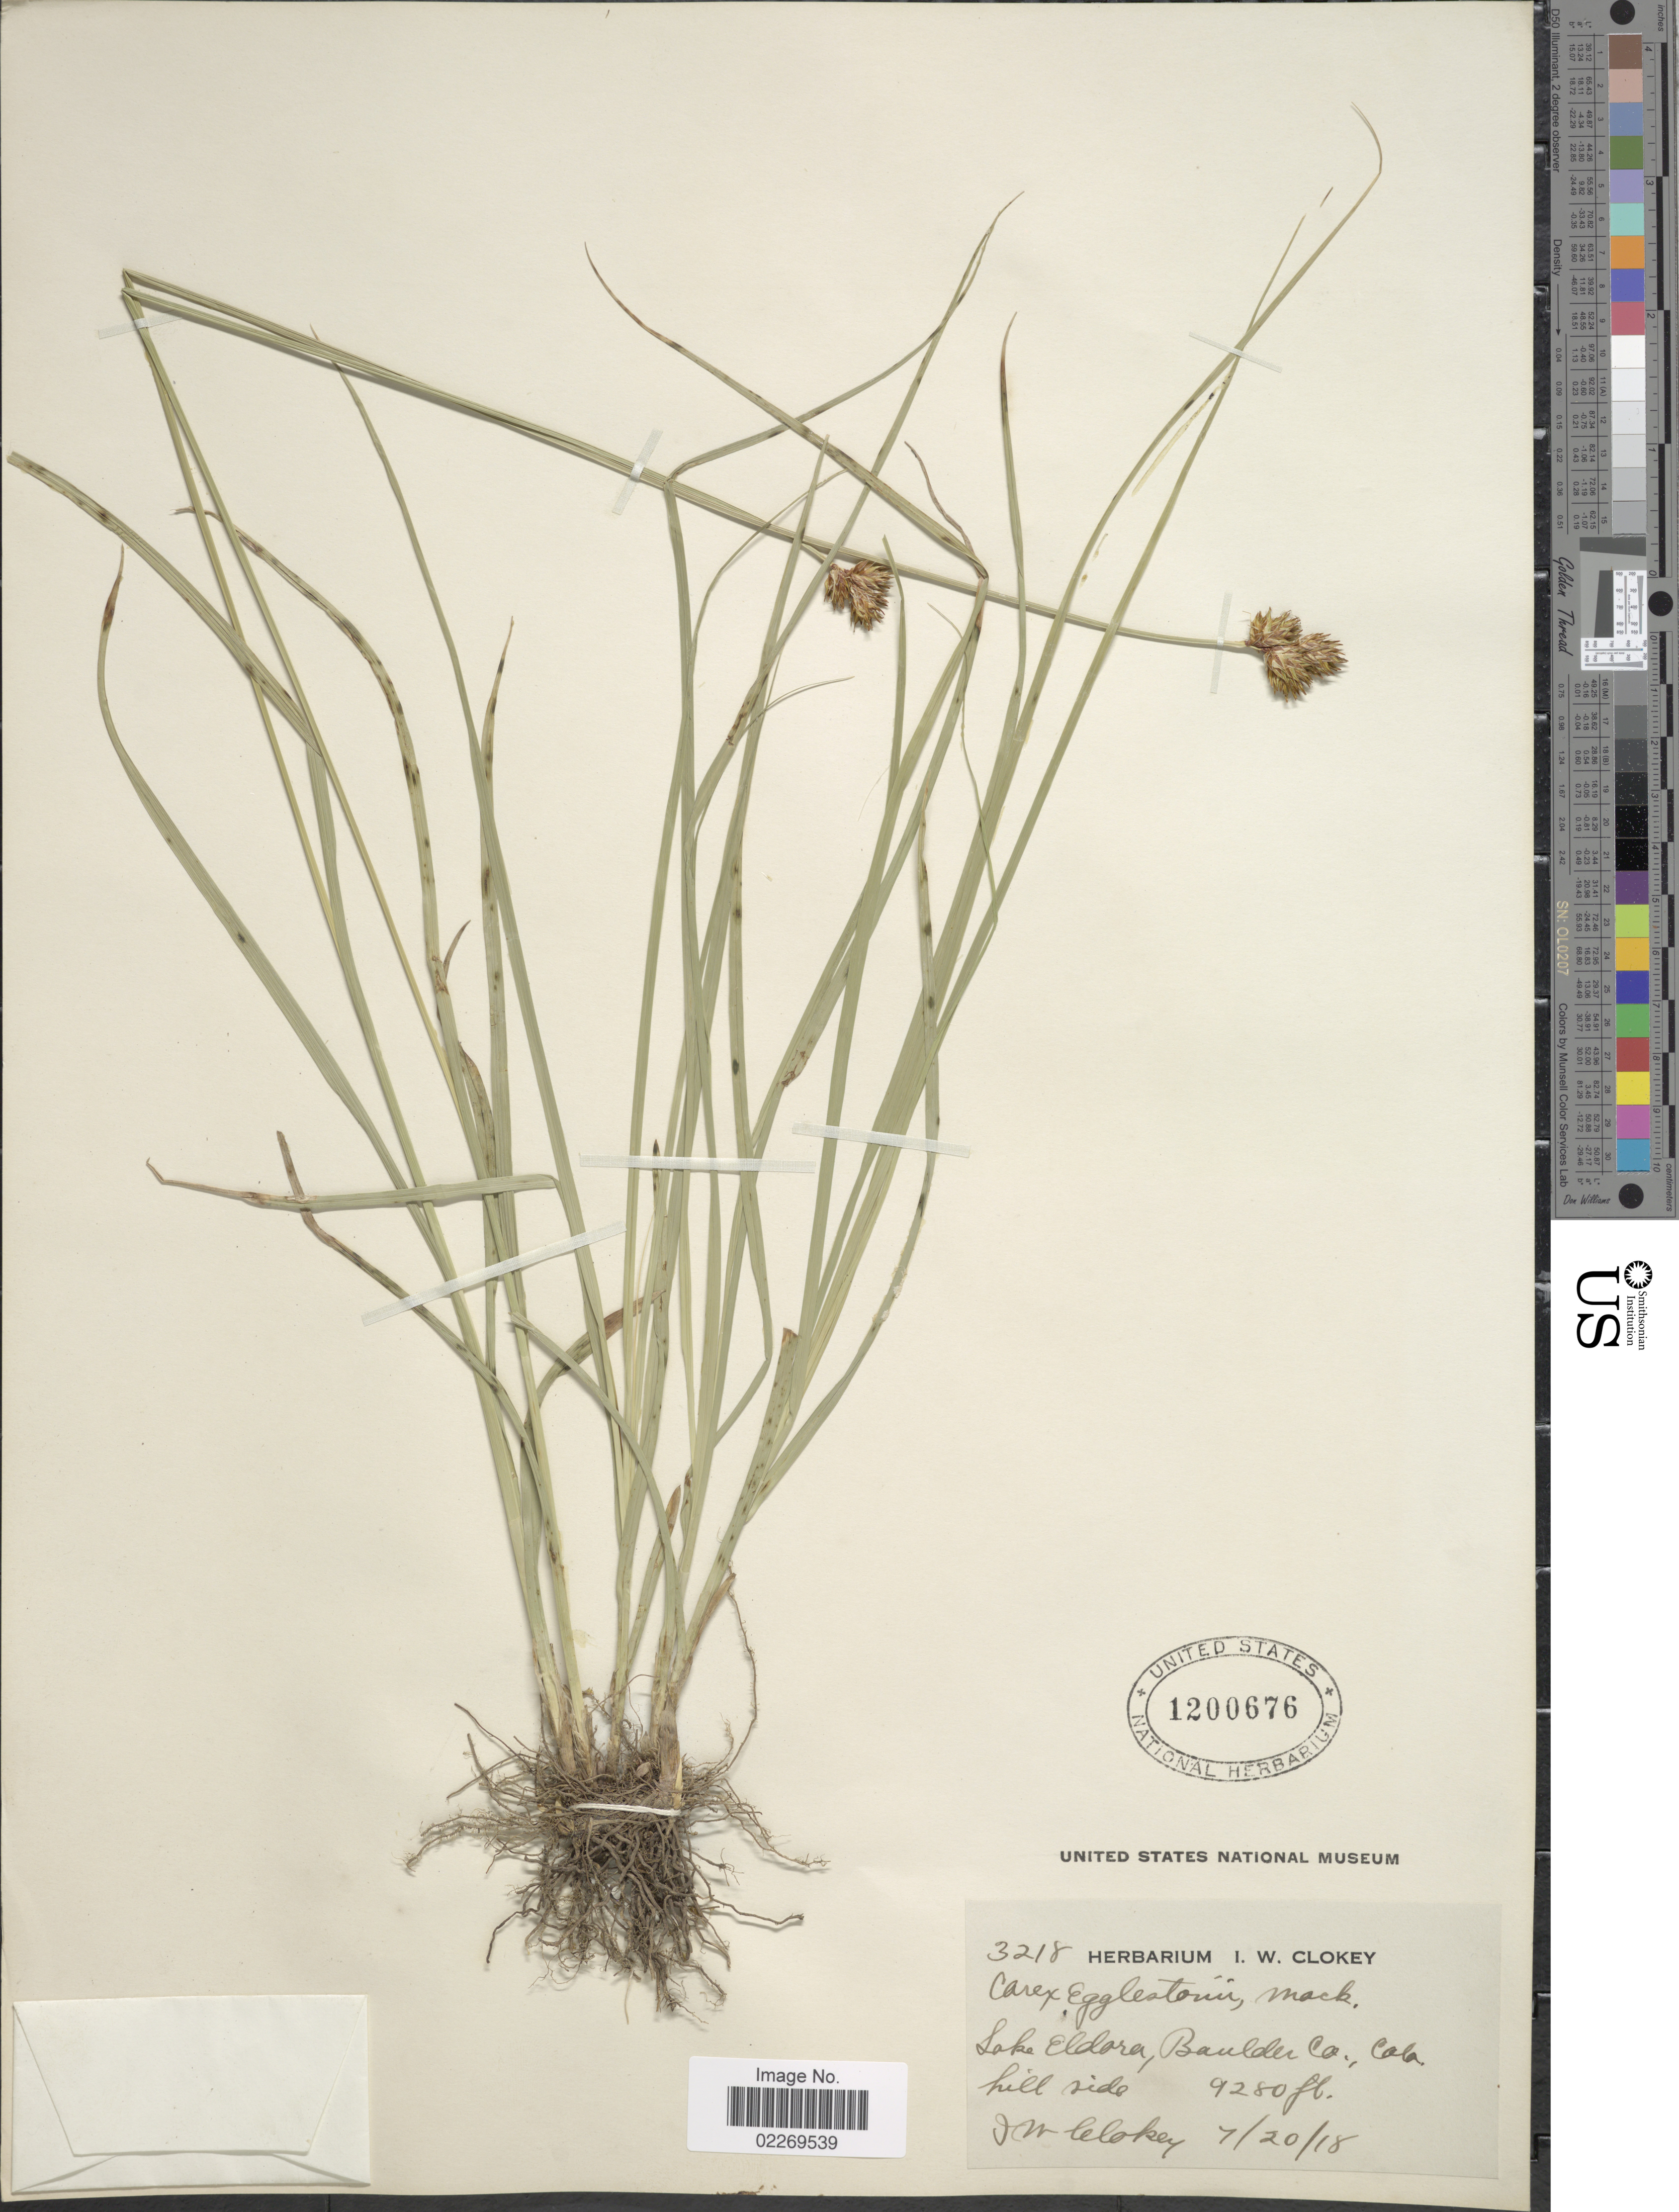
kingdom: Plantae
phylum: Tracheophyta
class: Liliopsida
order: Poales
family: Cyperaceae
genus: Carex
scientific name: Carex egglestonii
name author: Mack.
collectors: I. W. Clokey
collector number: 3218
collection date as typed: Transcribed d/m/y: 20/7/18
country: United States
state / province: Colorado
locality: Lake Eldora, Boulder Co.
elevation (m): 2829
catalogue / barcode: US 1200676